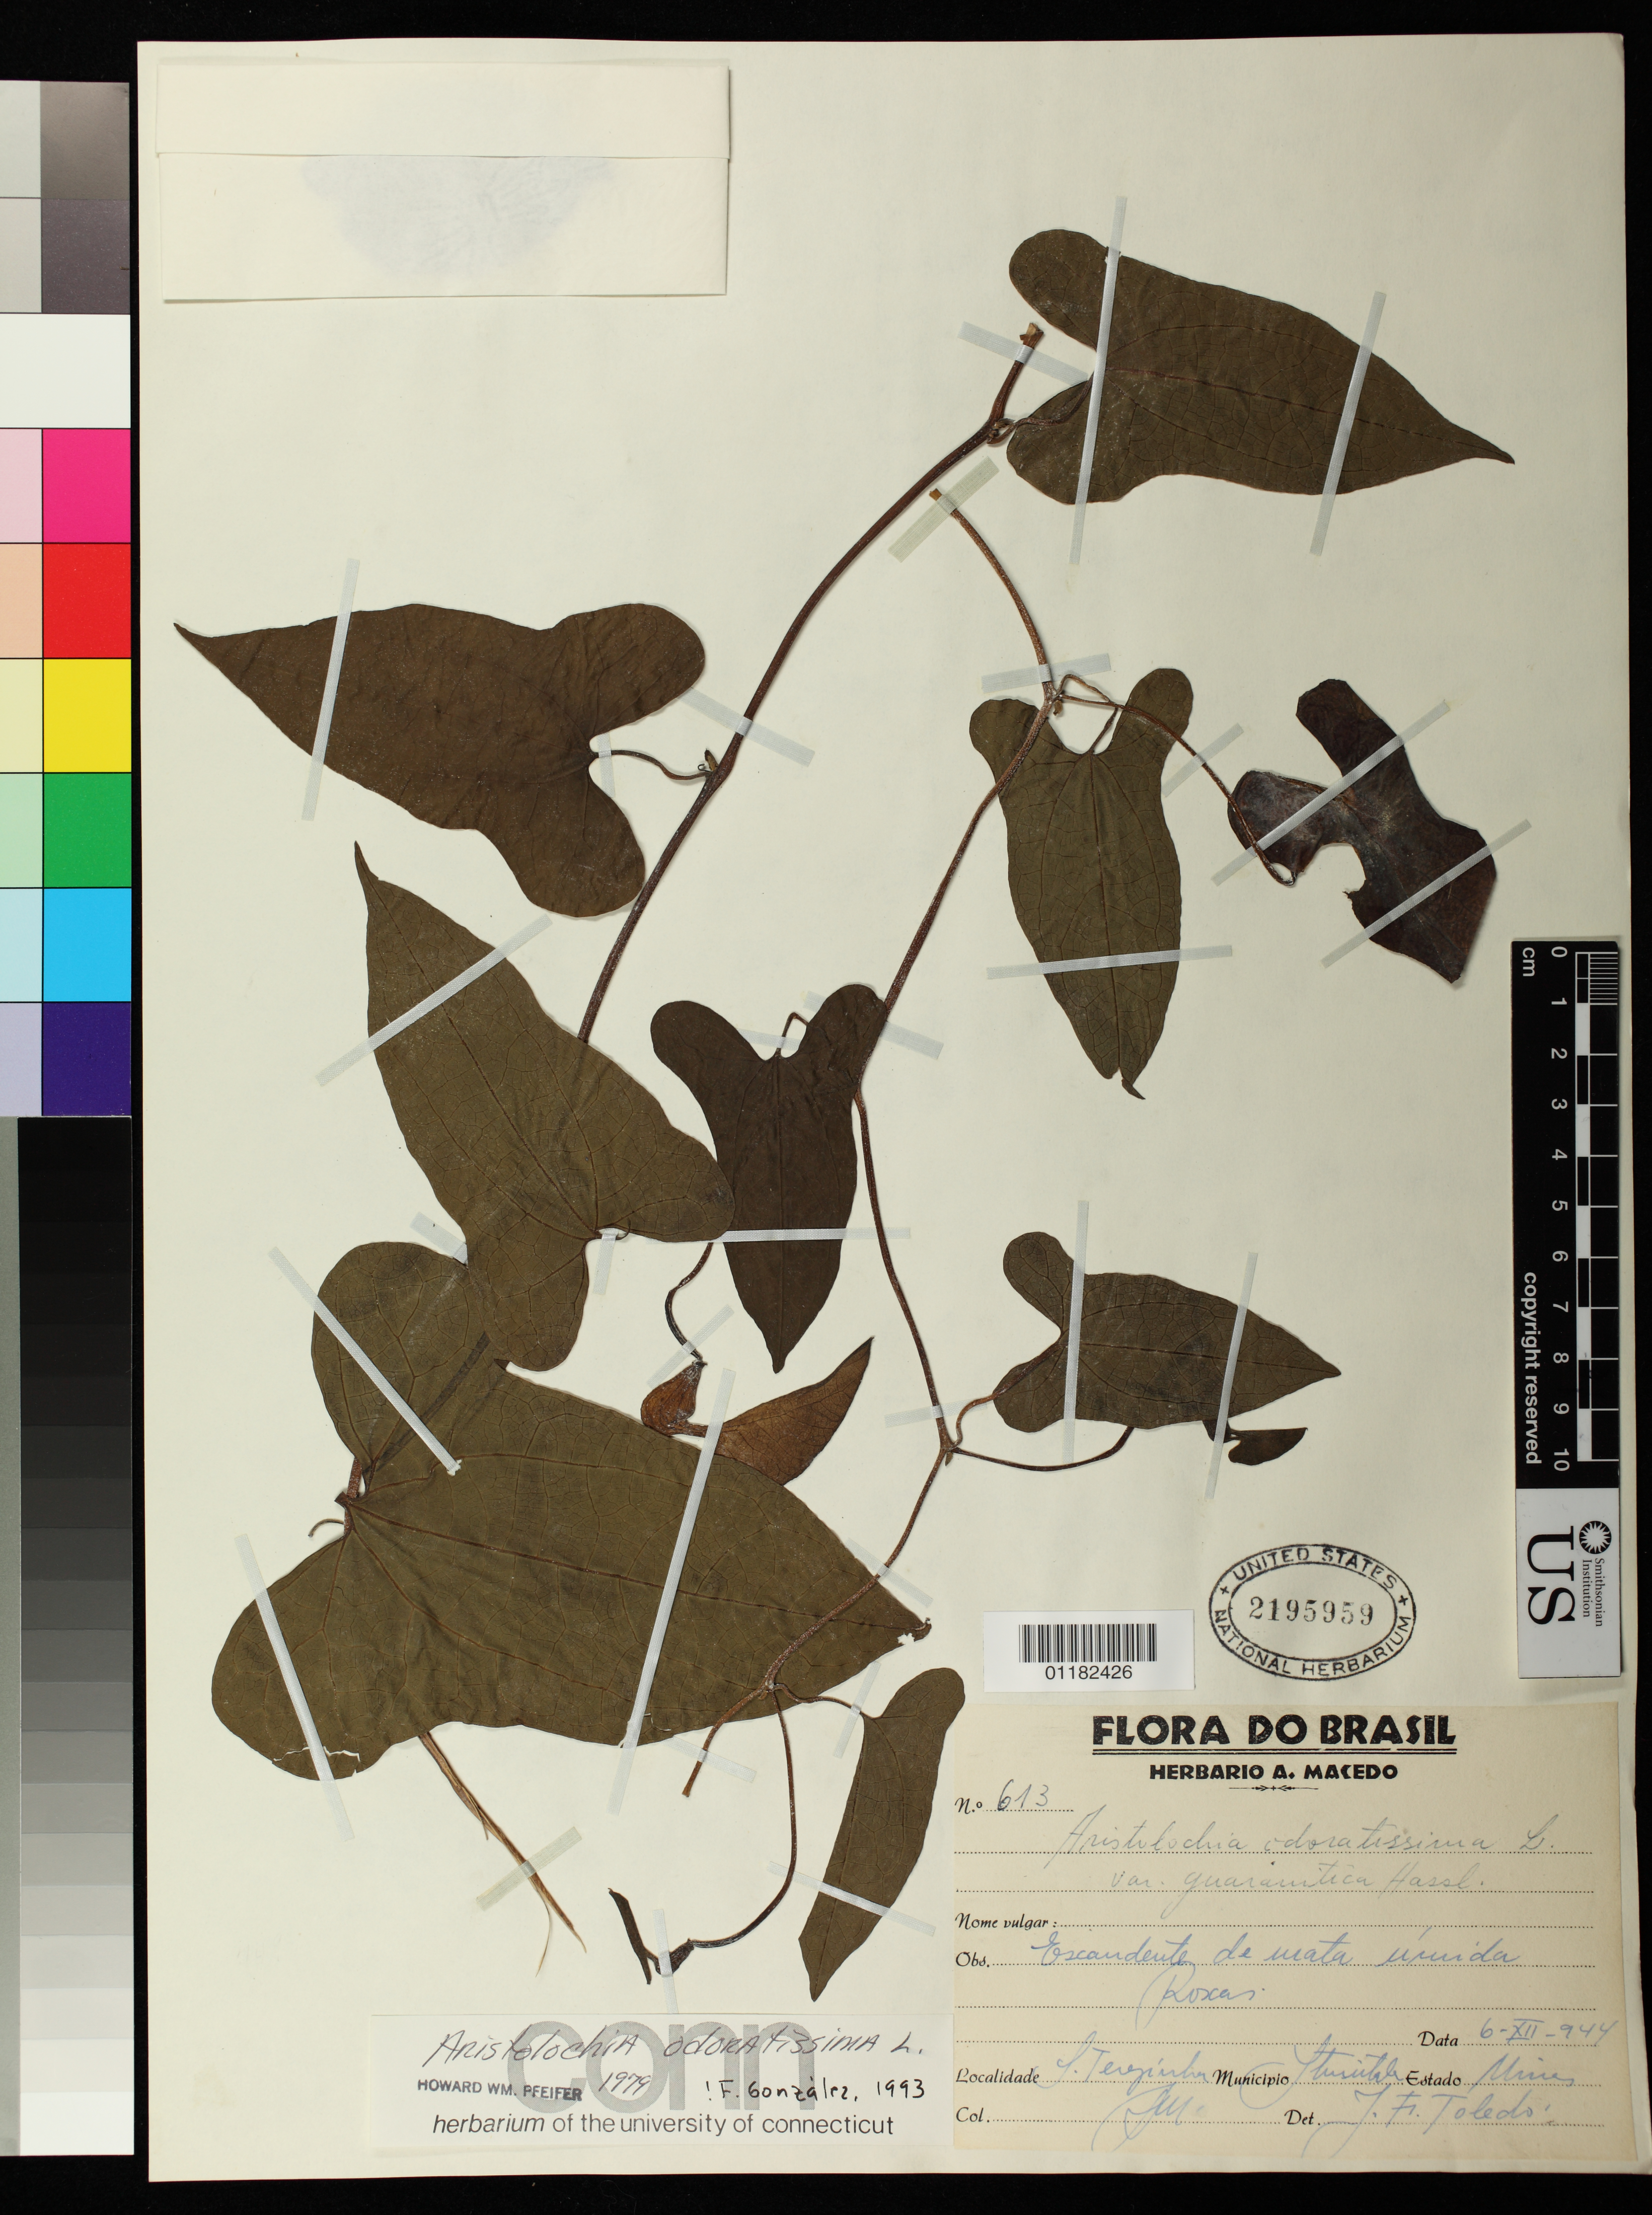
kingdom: Plantae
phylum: Tracheophyta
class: Magnoliopsida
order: Piperales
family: Aristolochiaceae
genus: Aristolochia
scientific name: Aristolochia odoratissima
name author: L.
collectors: A. Macedo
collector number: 613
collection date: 1944-12-06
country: Brazil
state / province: Minas Gerais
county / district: Itatiaiuçu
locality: Santa Terezinha de Minas, Itatiaiuçu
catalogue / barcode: US 2195959